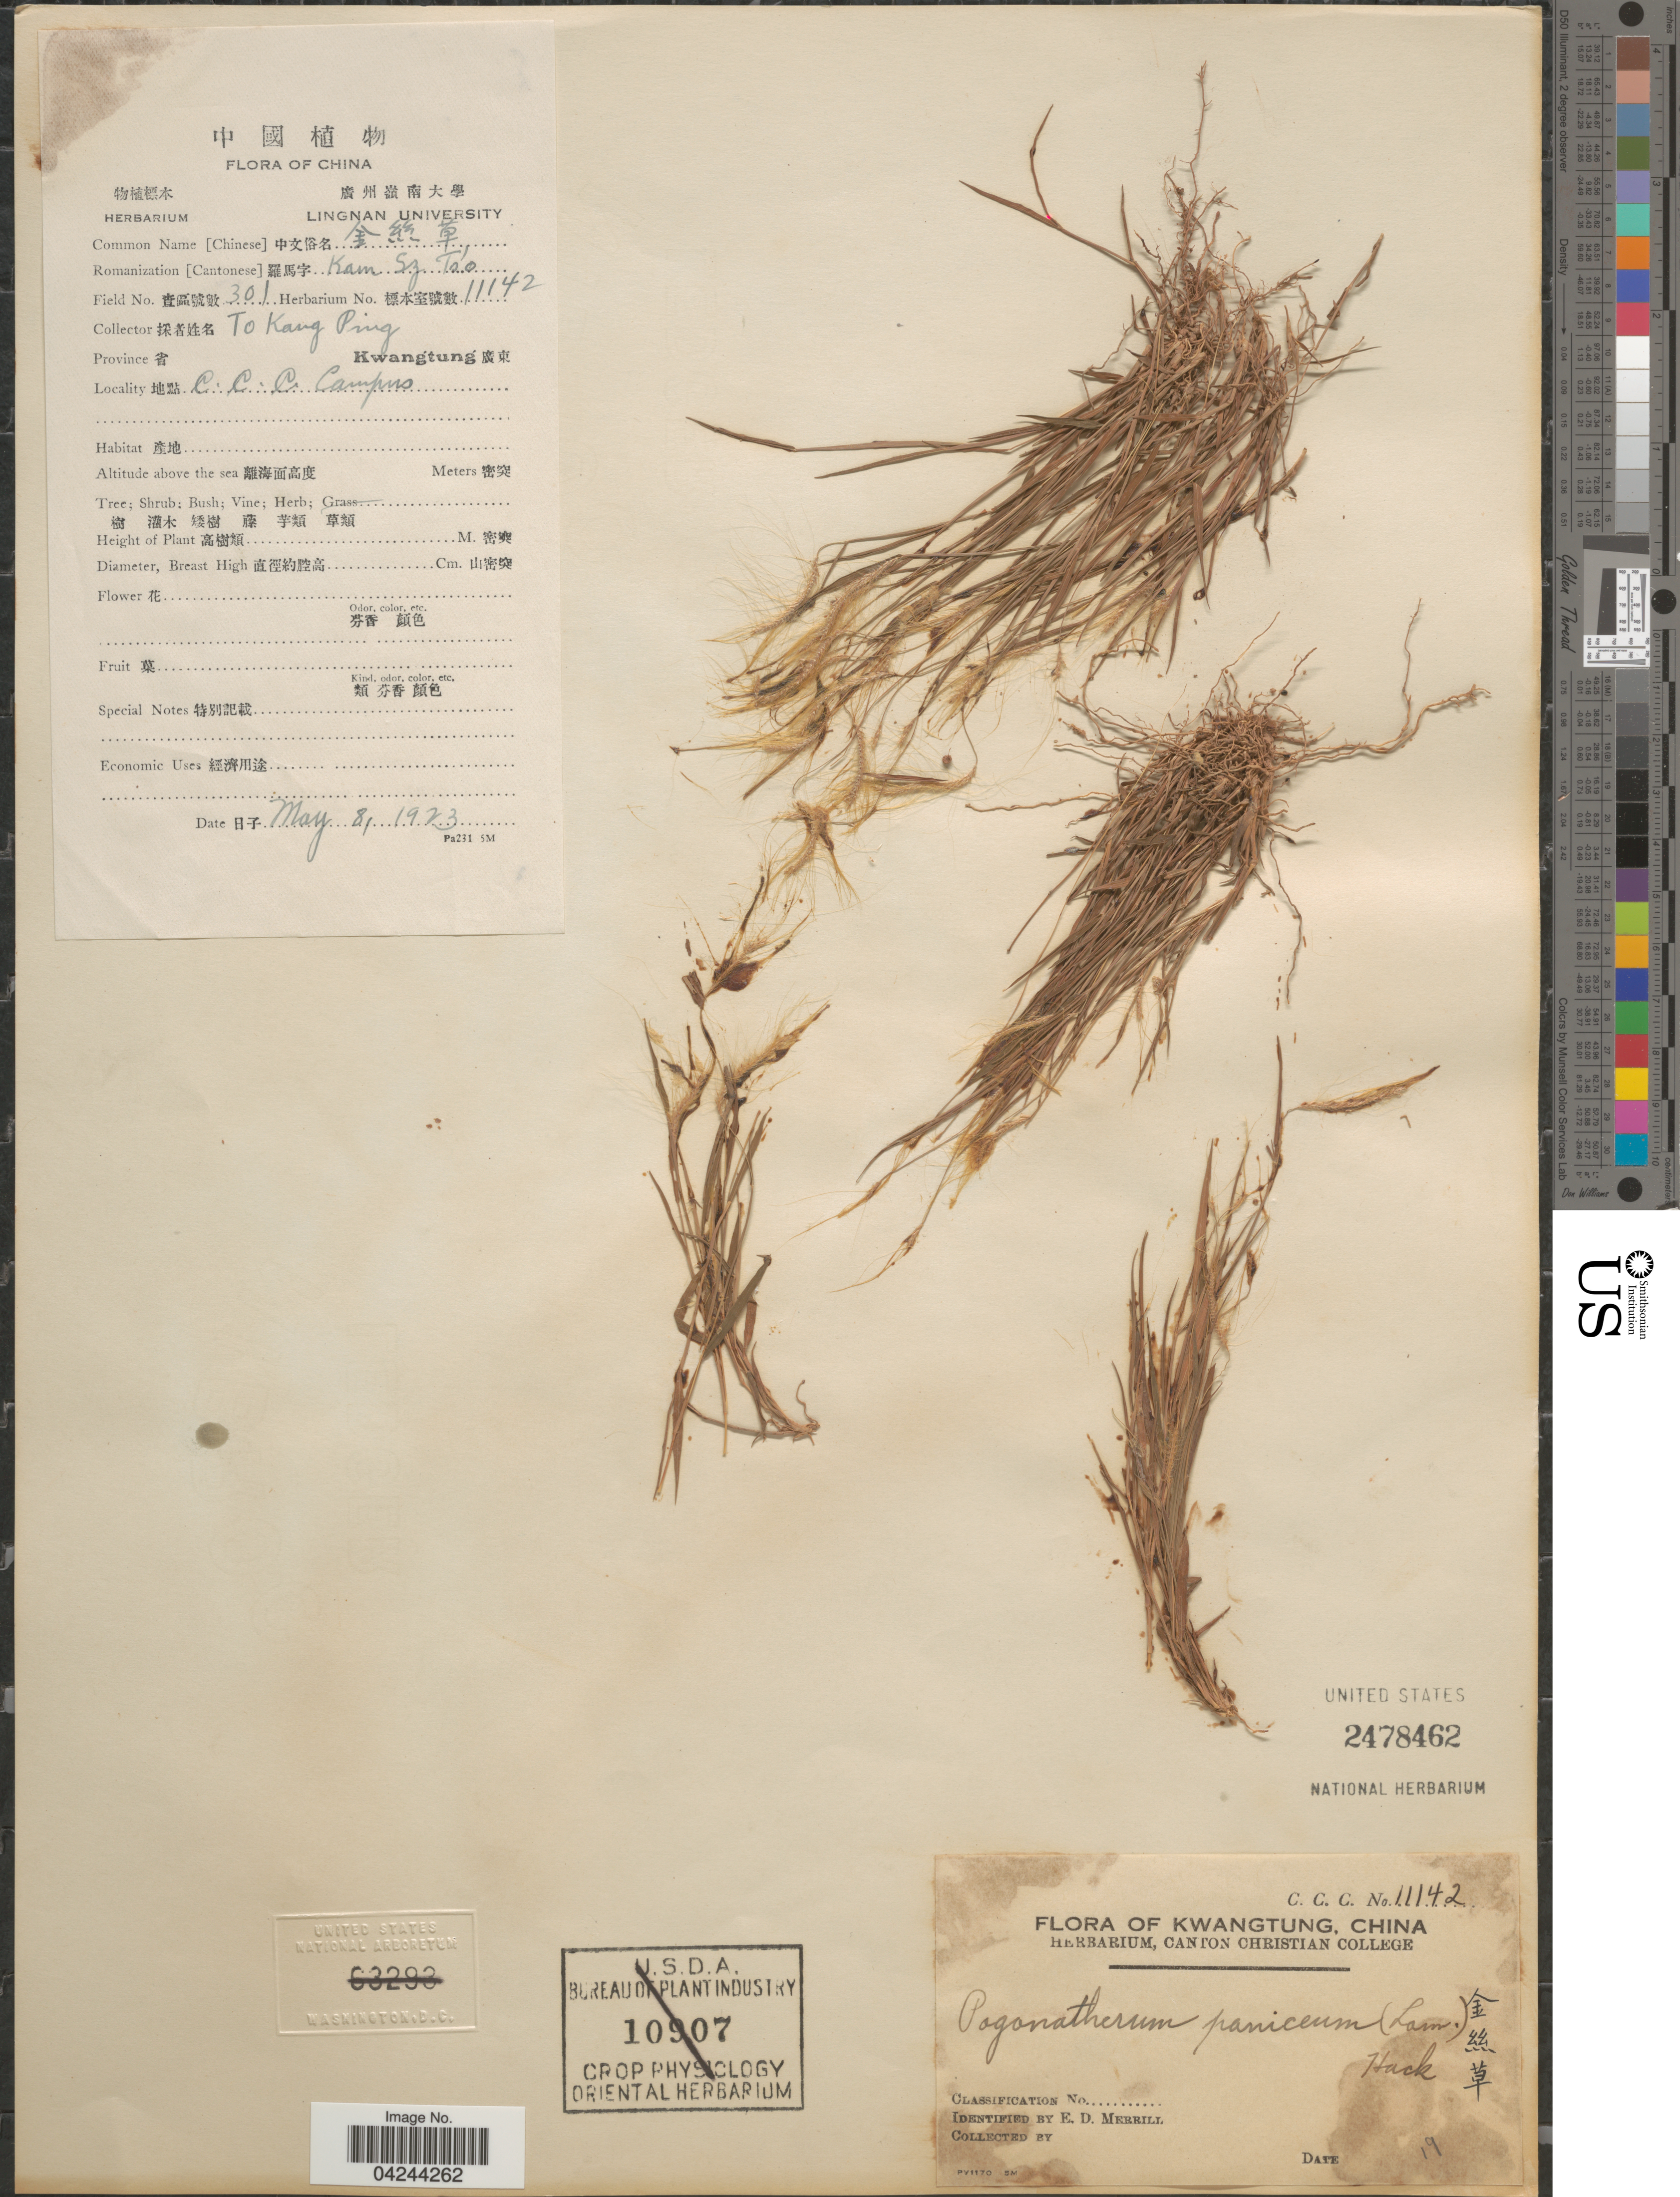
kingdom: Plantae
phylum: Tracheophyta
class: Liliopsida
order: Poales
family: Poaceae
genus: Pogonatherum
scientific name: Pogonatherum crinitum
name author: (Thunb.) Kunth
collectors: T. Ping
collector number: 301/11142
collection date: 1923-05-08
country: China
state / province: Guangdong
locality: C.C.C. Campus. Kwangtung.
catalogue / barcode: US 2478462